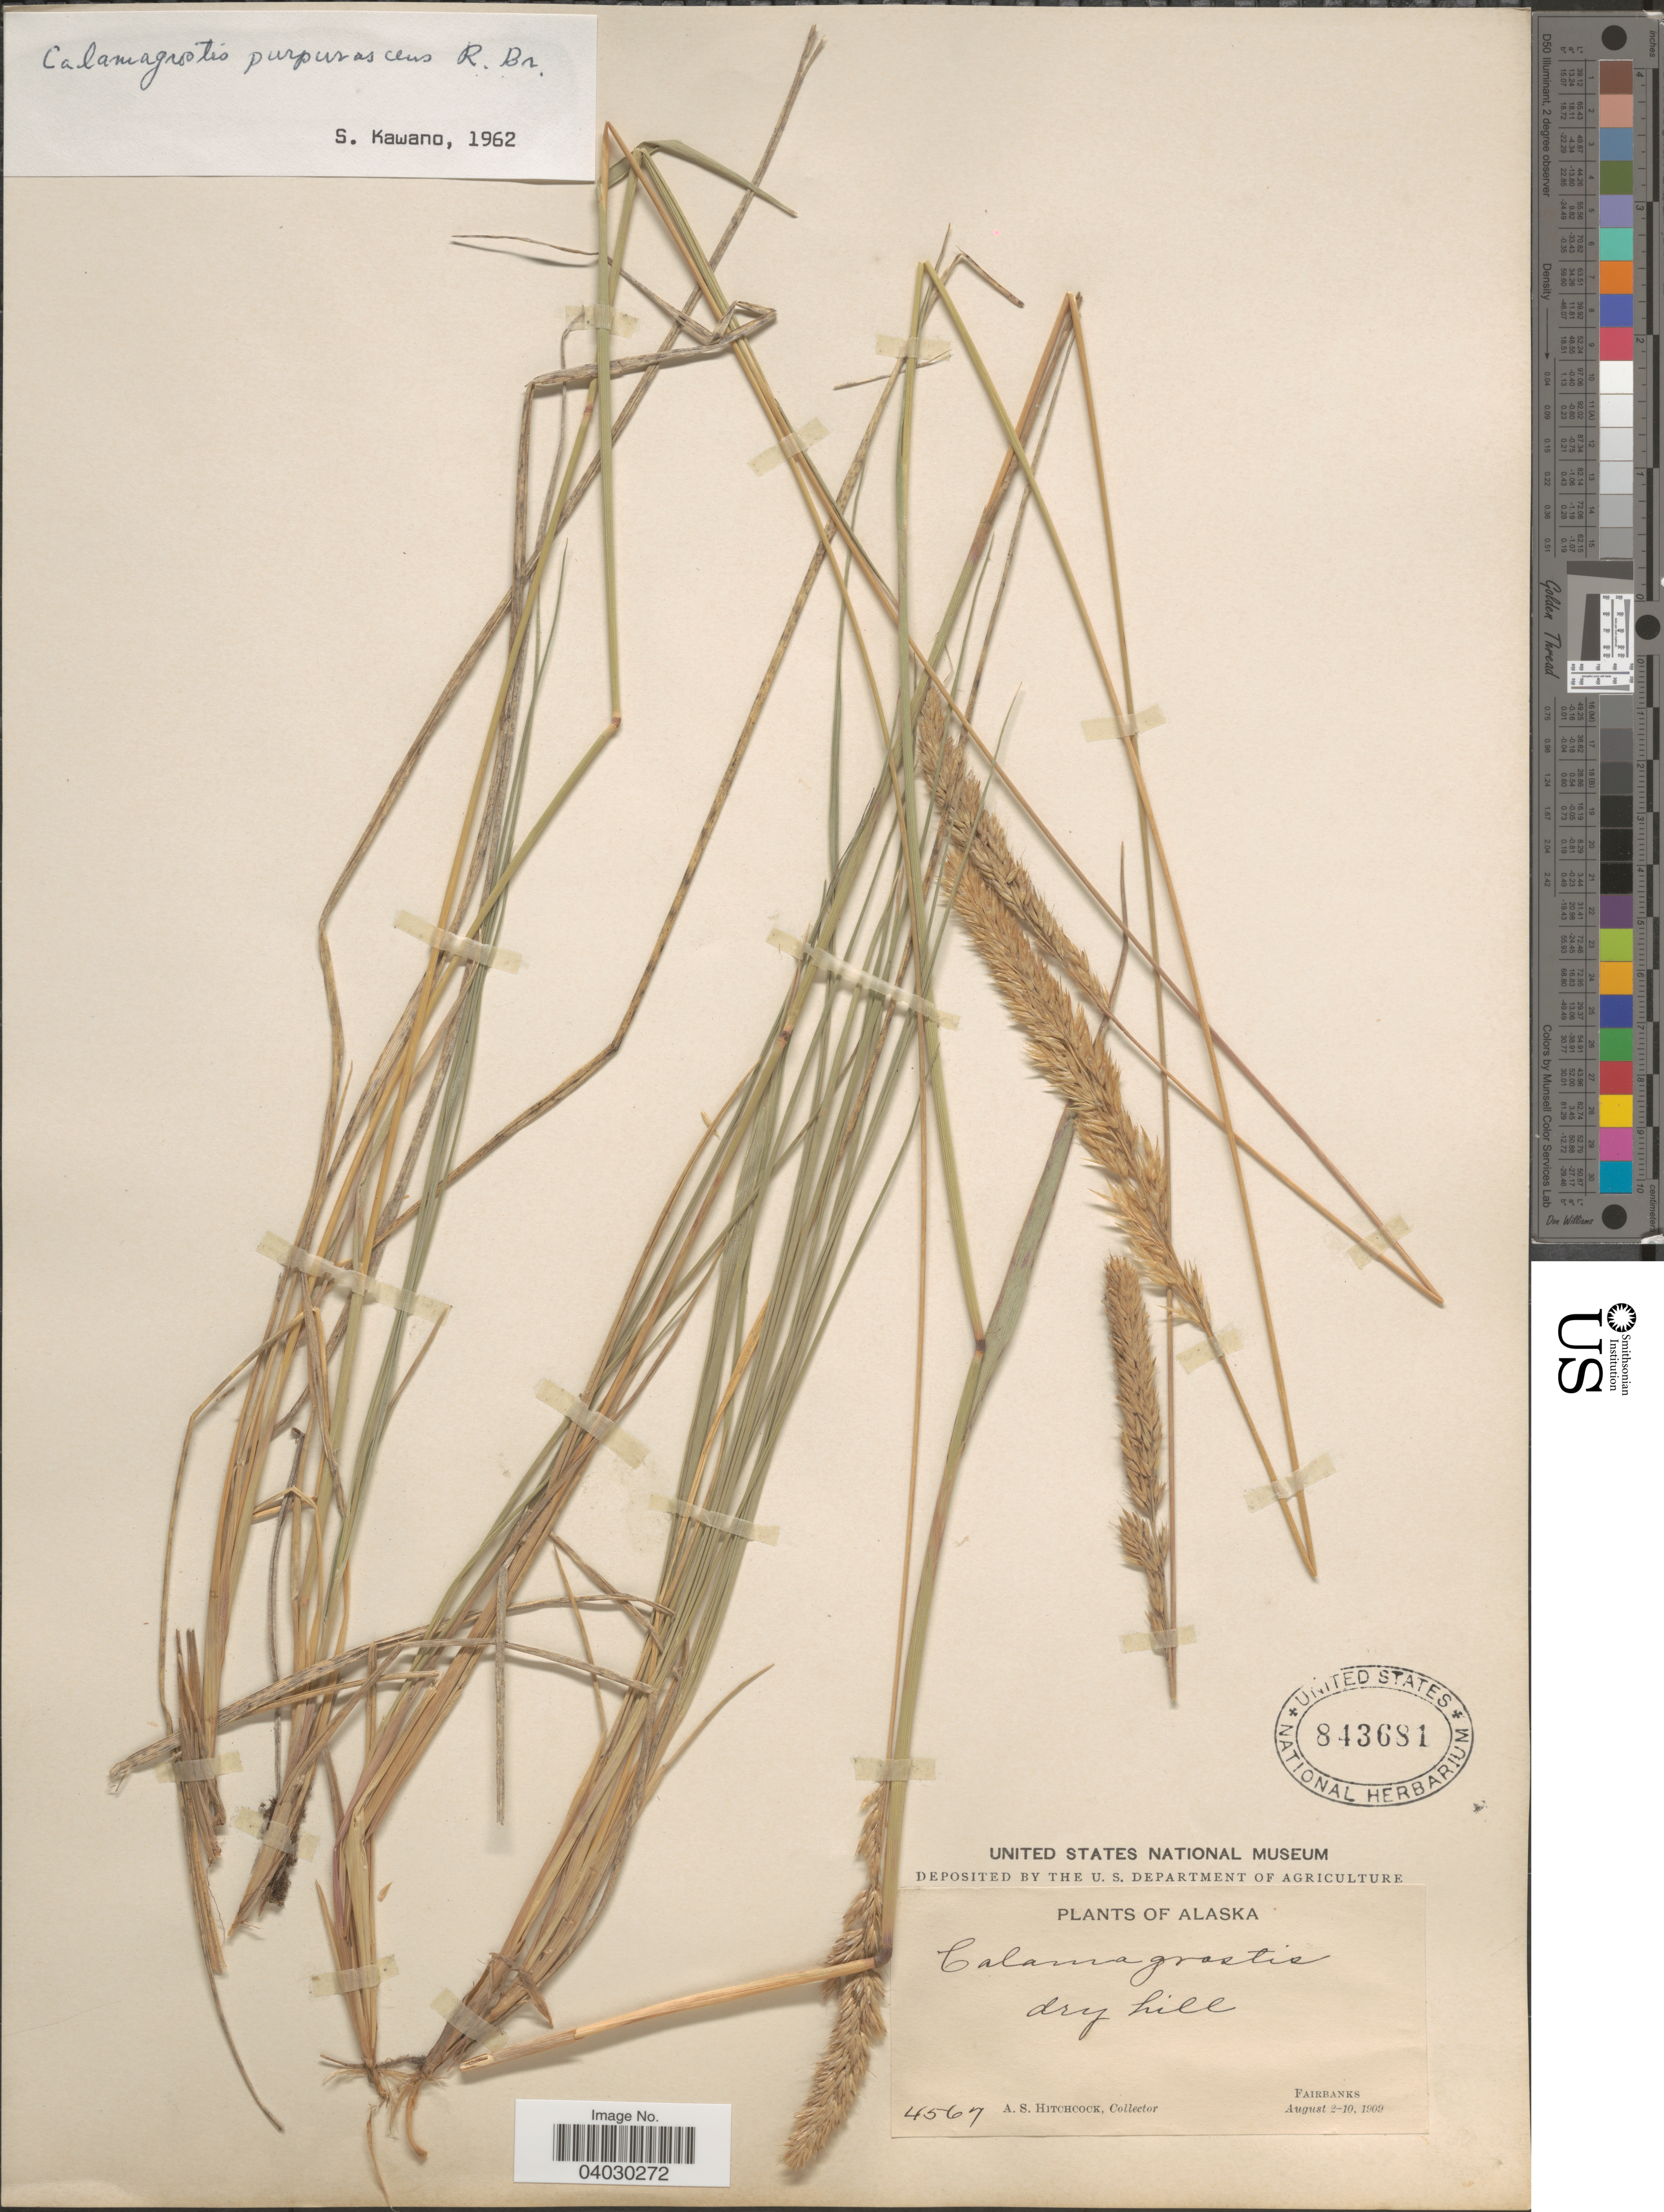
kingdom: Plantae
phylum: Tracheophyta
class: Liliopsida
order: Poales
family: Poaceae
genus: Calamagrostis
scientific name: Calamagrostis purpurascens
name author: R. Br.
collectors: A. S. Hitchcock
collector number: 4567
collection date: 1909-08-02/1909-08-10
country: United States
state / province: Alaska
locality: Fairbanks.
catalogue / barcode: US 843681